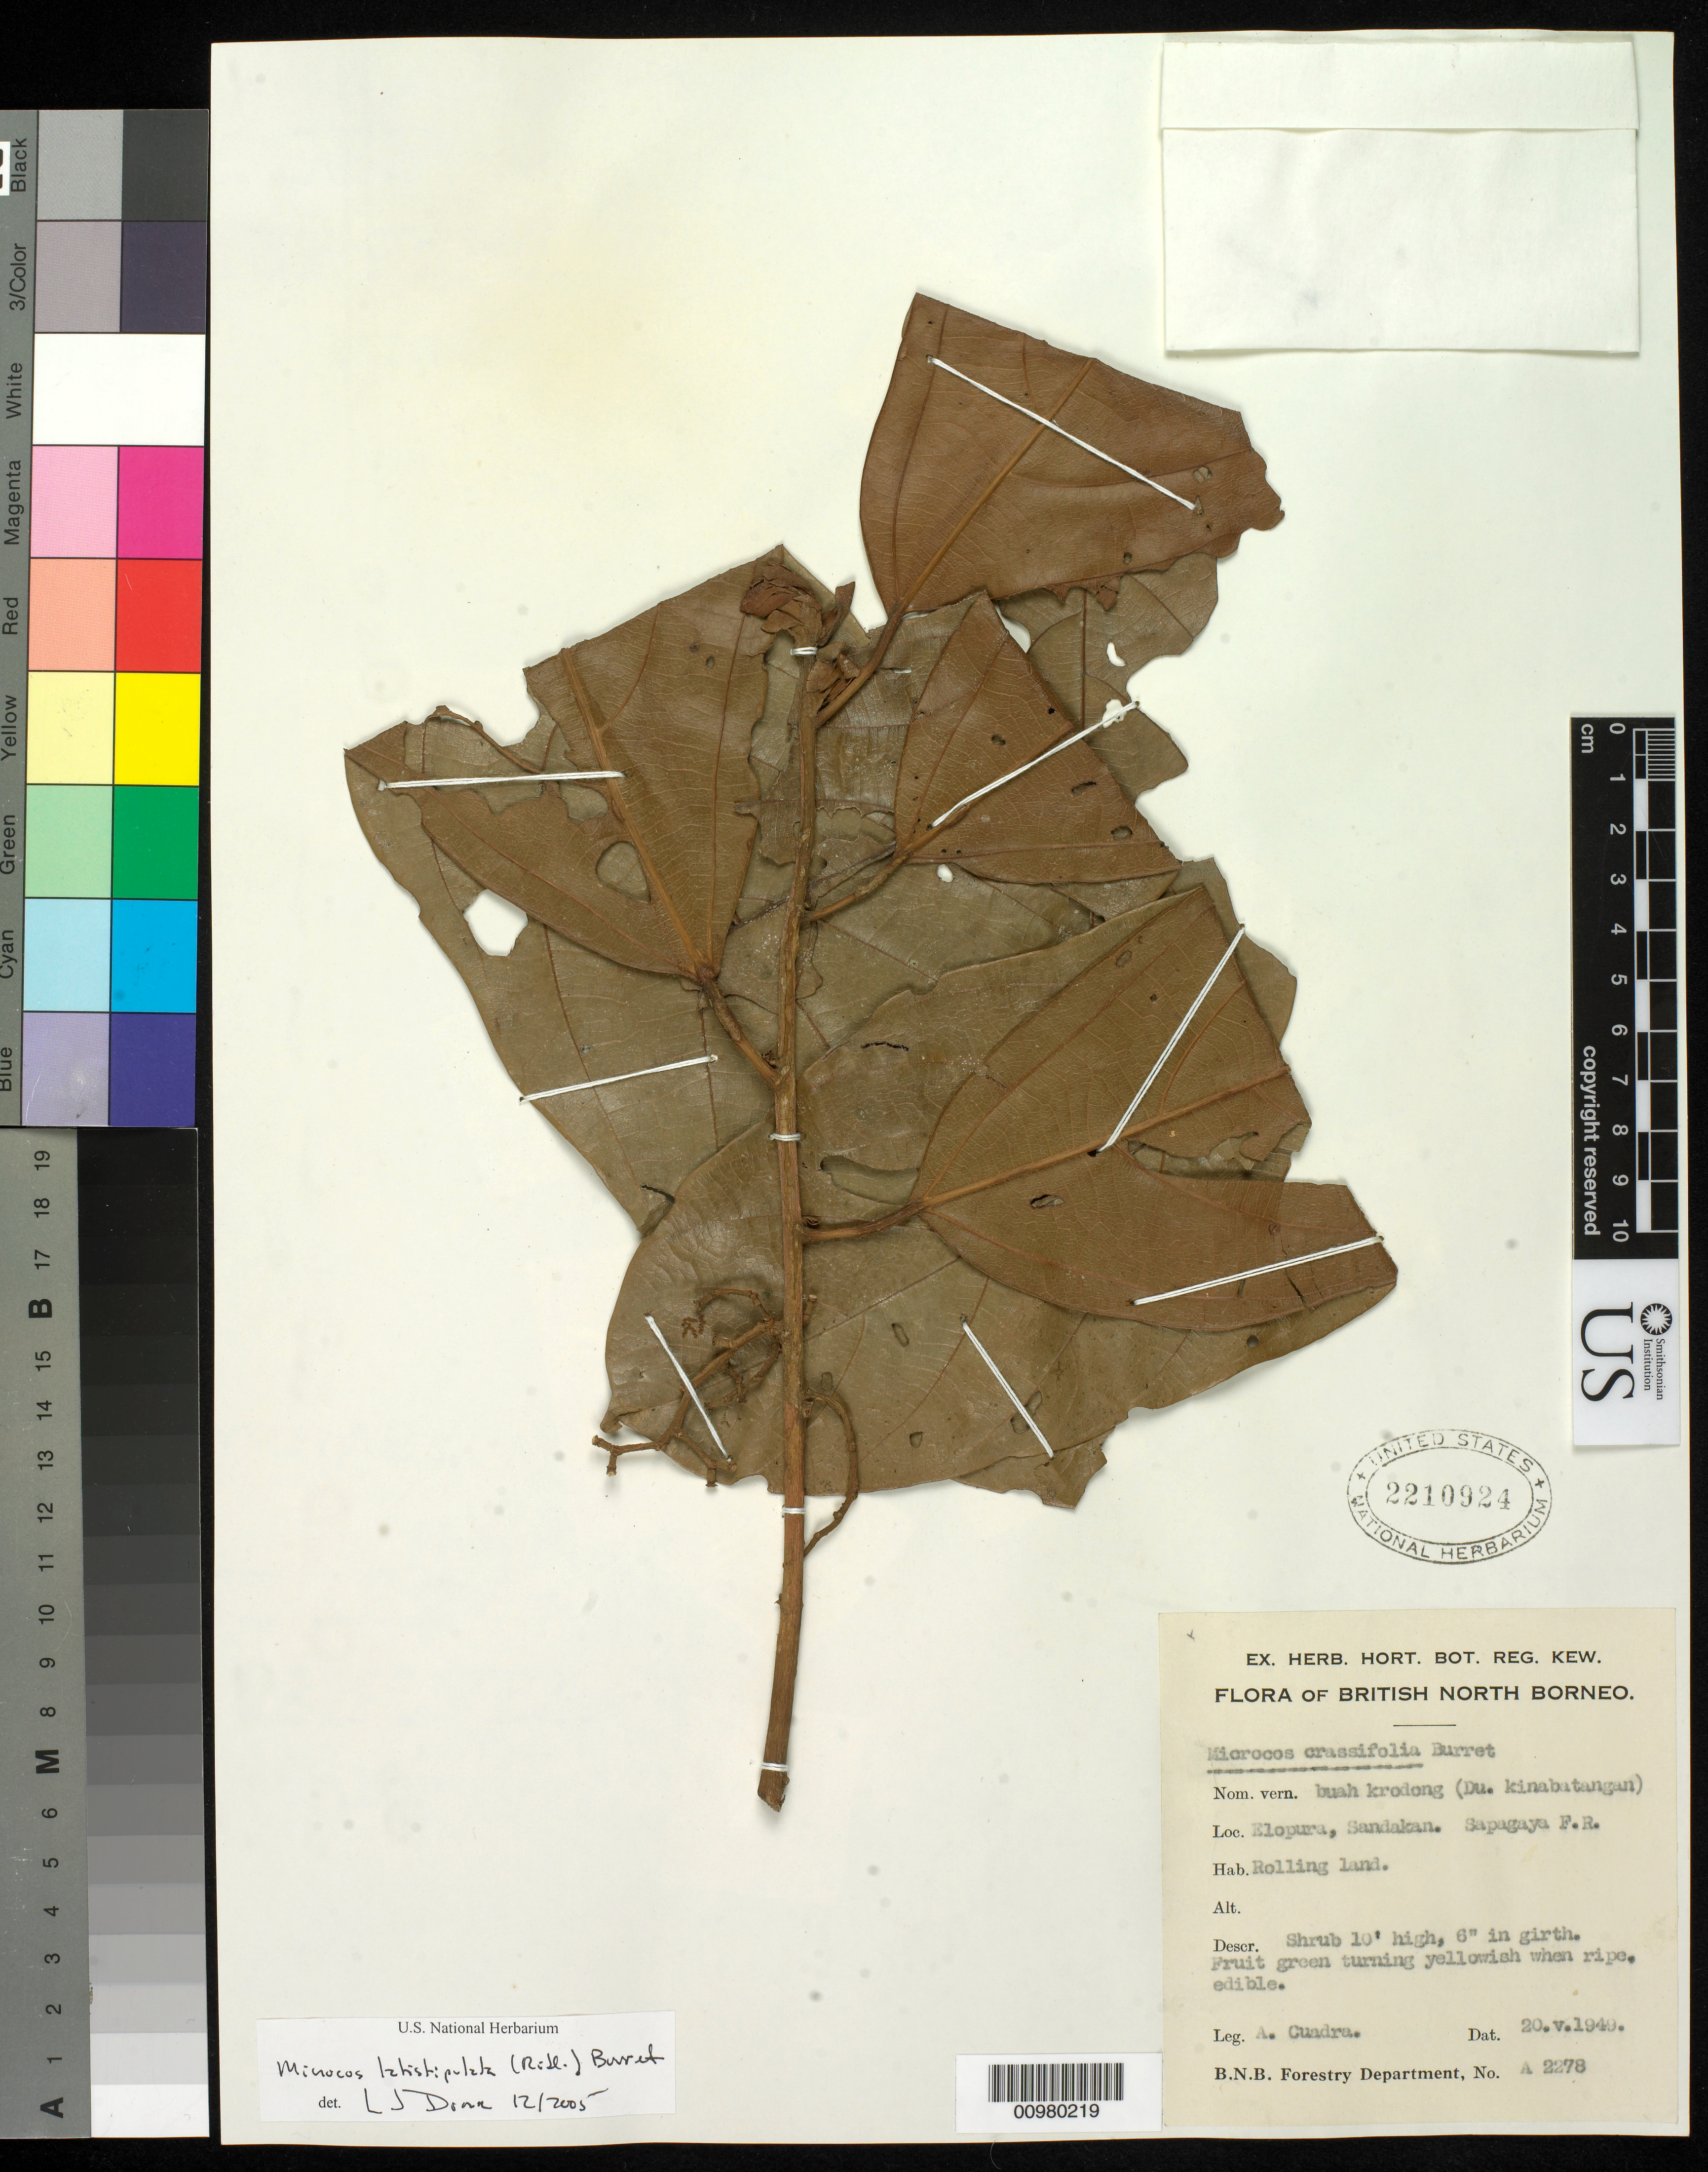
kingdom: Plantae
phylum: Tracheophyta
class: Magnoliopsida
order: Malvales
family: Malvaceae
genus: Microcos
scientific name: Microcos latistipulata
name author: Burret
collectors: A. Cuadra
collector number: A 2278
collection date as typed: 29 May 1949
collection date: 1949-05-29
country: Malaysia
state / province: Sabah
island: Borneo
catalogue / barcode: US 2210924